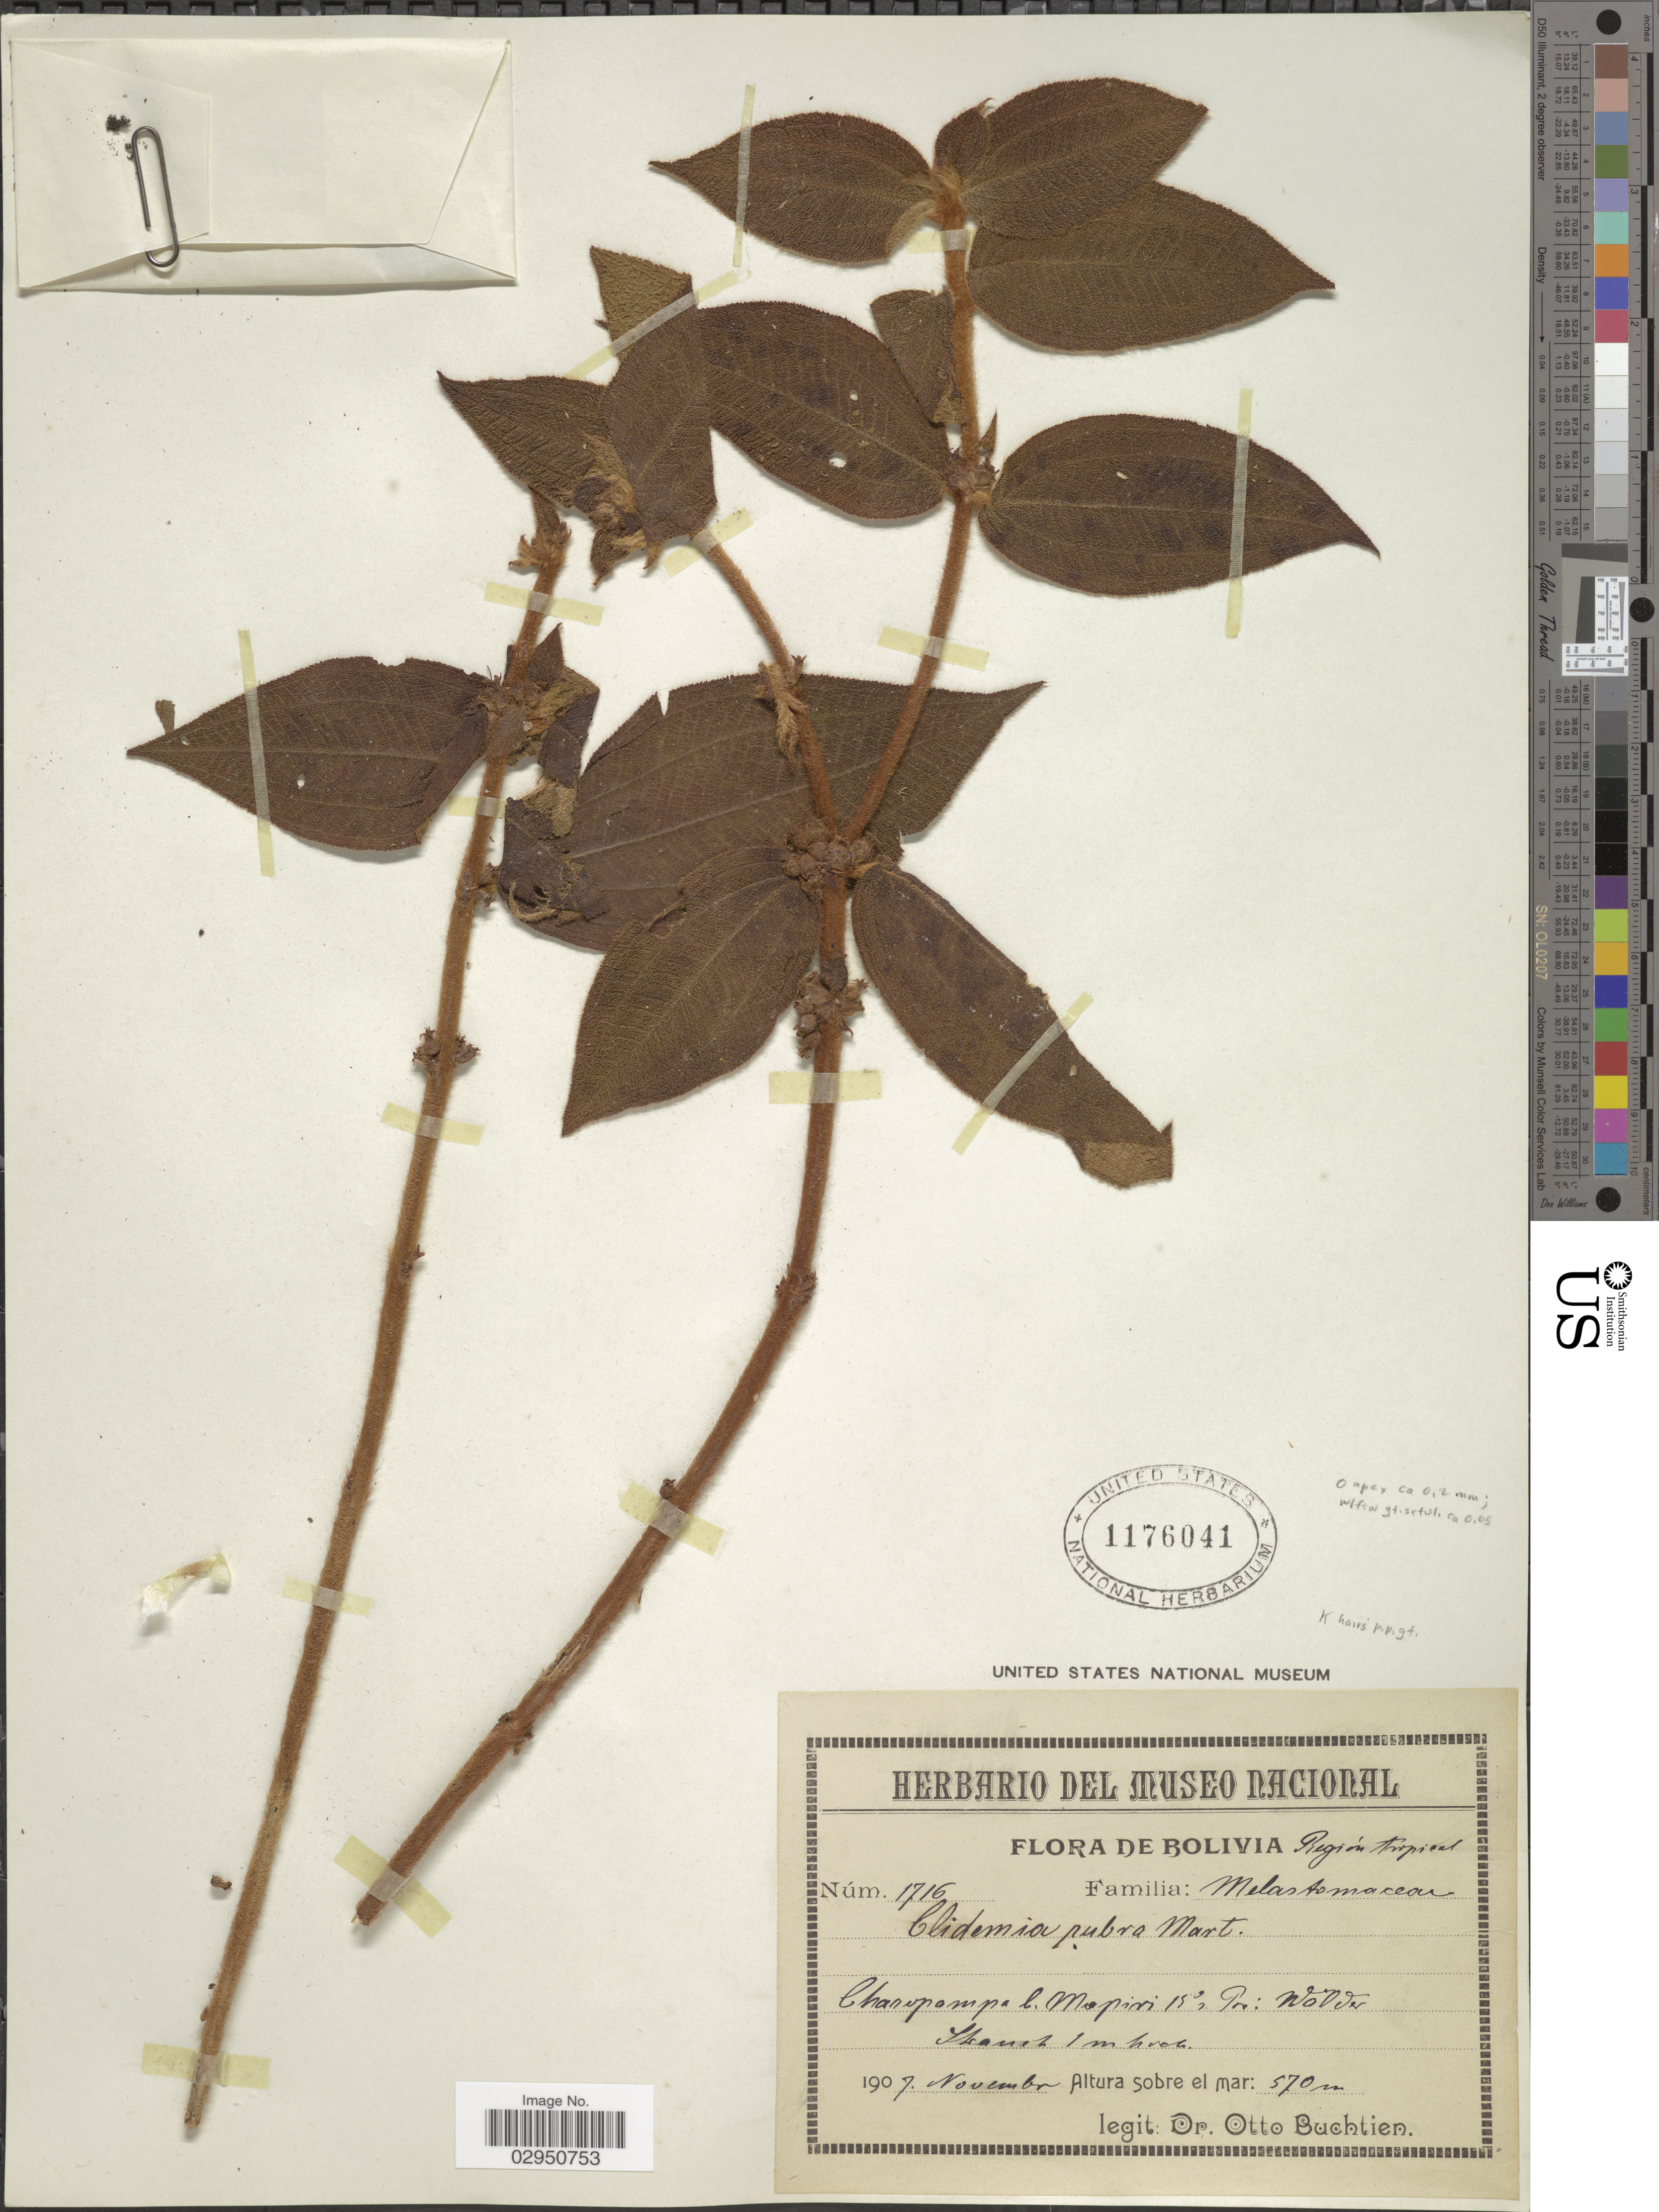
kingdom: Plantae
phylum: Tracheophyta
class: Magnoliopsida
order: Myrtales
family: Melastomataceae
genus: Clidemia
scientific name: Clidemia rubra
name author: (Aubl.) Mart.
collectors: O. Buchtien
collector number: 1716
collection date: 1907-11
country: Bolivia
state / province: La Paz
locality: Charopampa l. Mapiri 15° s. Br.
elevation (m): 570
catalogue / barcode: US 1176041